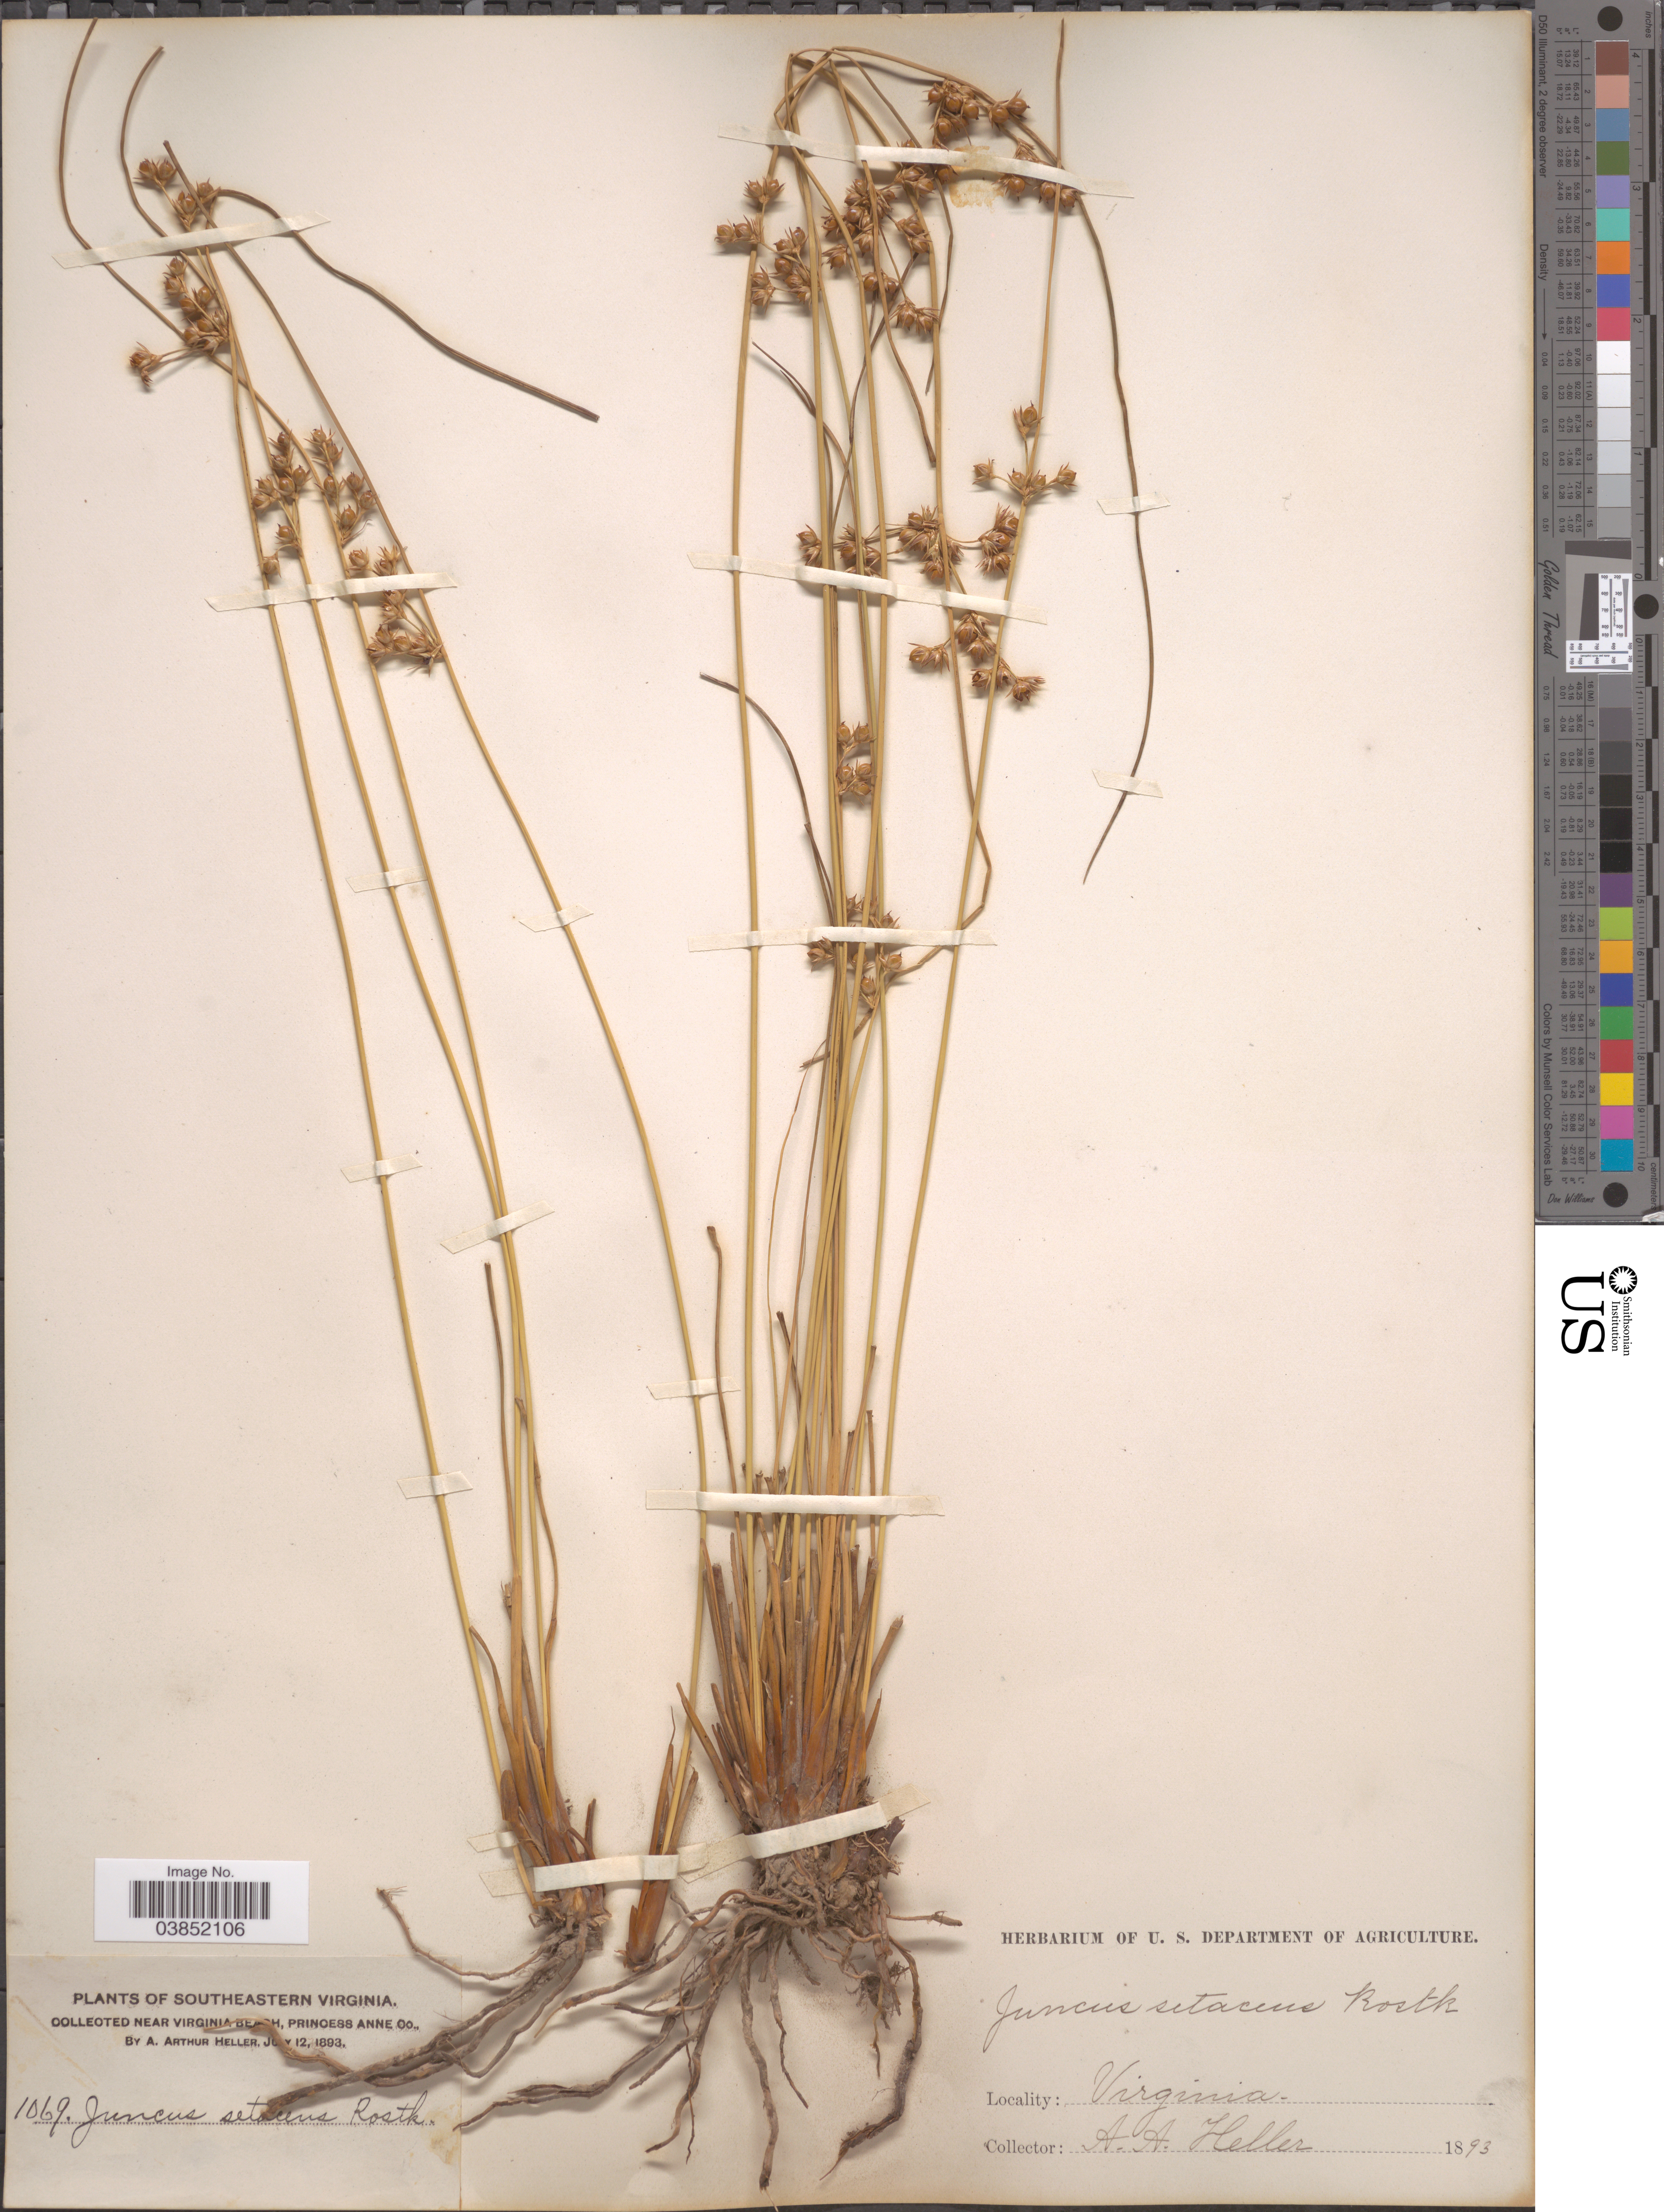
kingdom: Plantae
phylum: Tracheophyta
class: Liliopsida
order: Poales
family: Juncaceae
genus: Juncus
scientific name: Juncus coriaceus Mack.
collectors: A. A. Heller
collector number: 1069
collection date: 1893-07-12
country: United States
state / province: Virginia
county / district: City of Virginia Beach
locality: Southeastern Virginia. Near Virginia Beach, Princess Anne (=historic county name) Co.